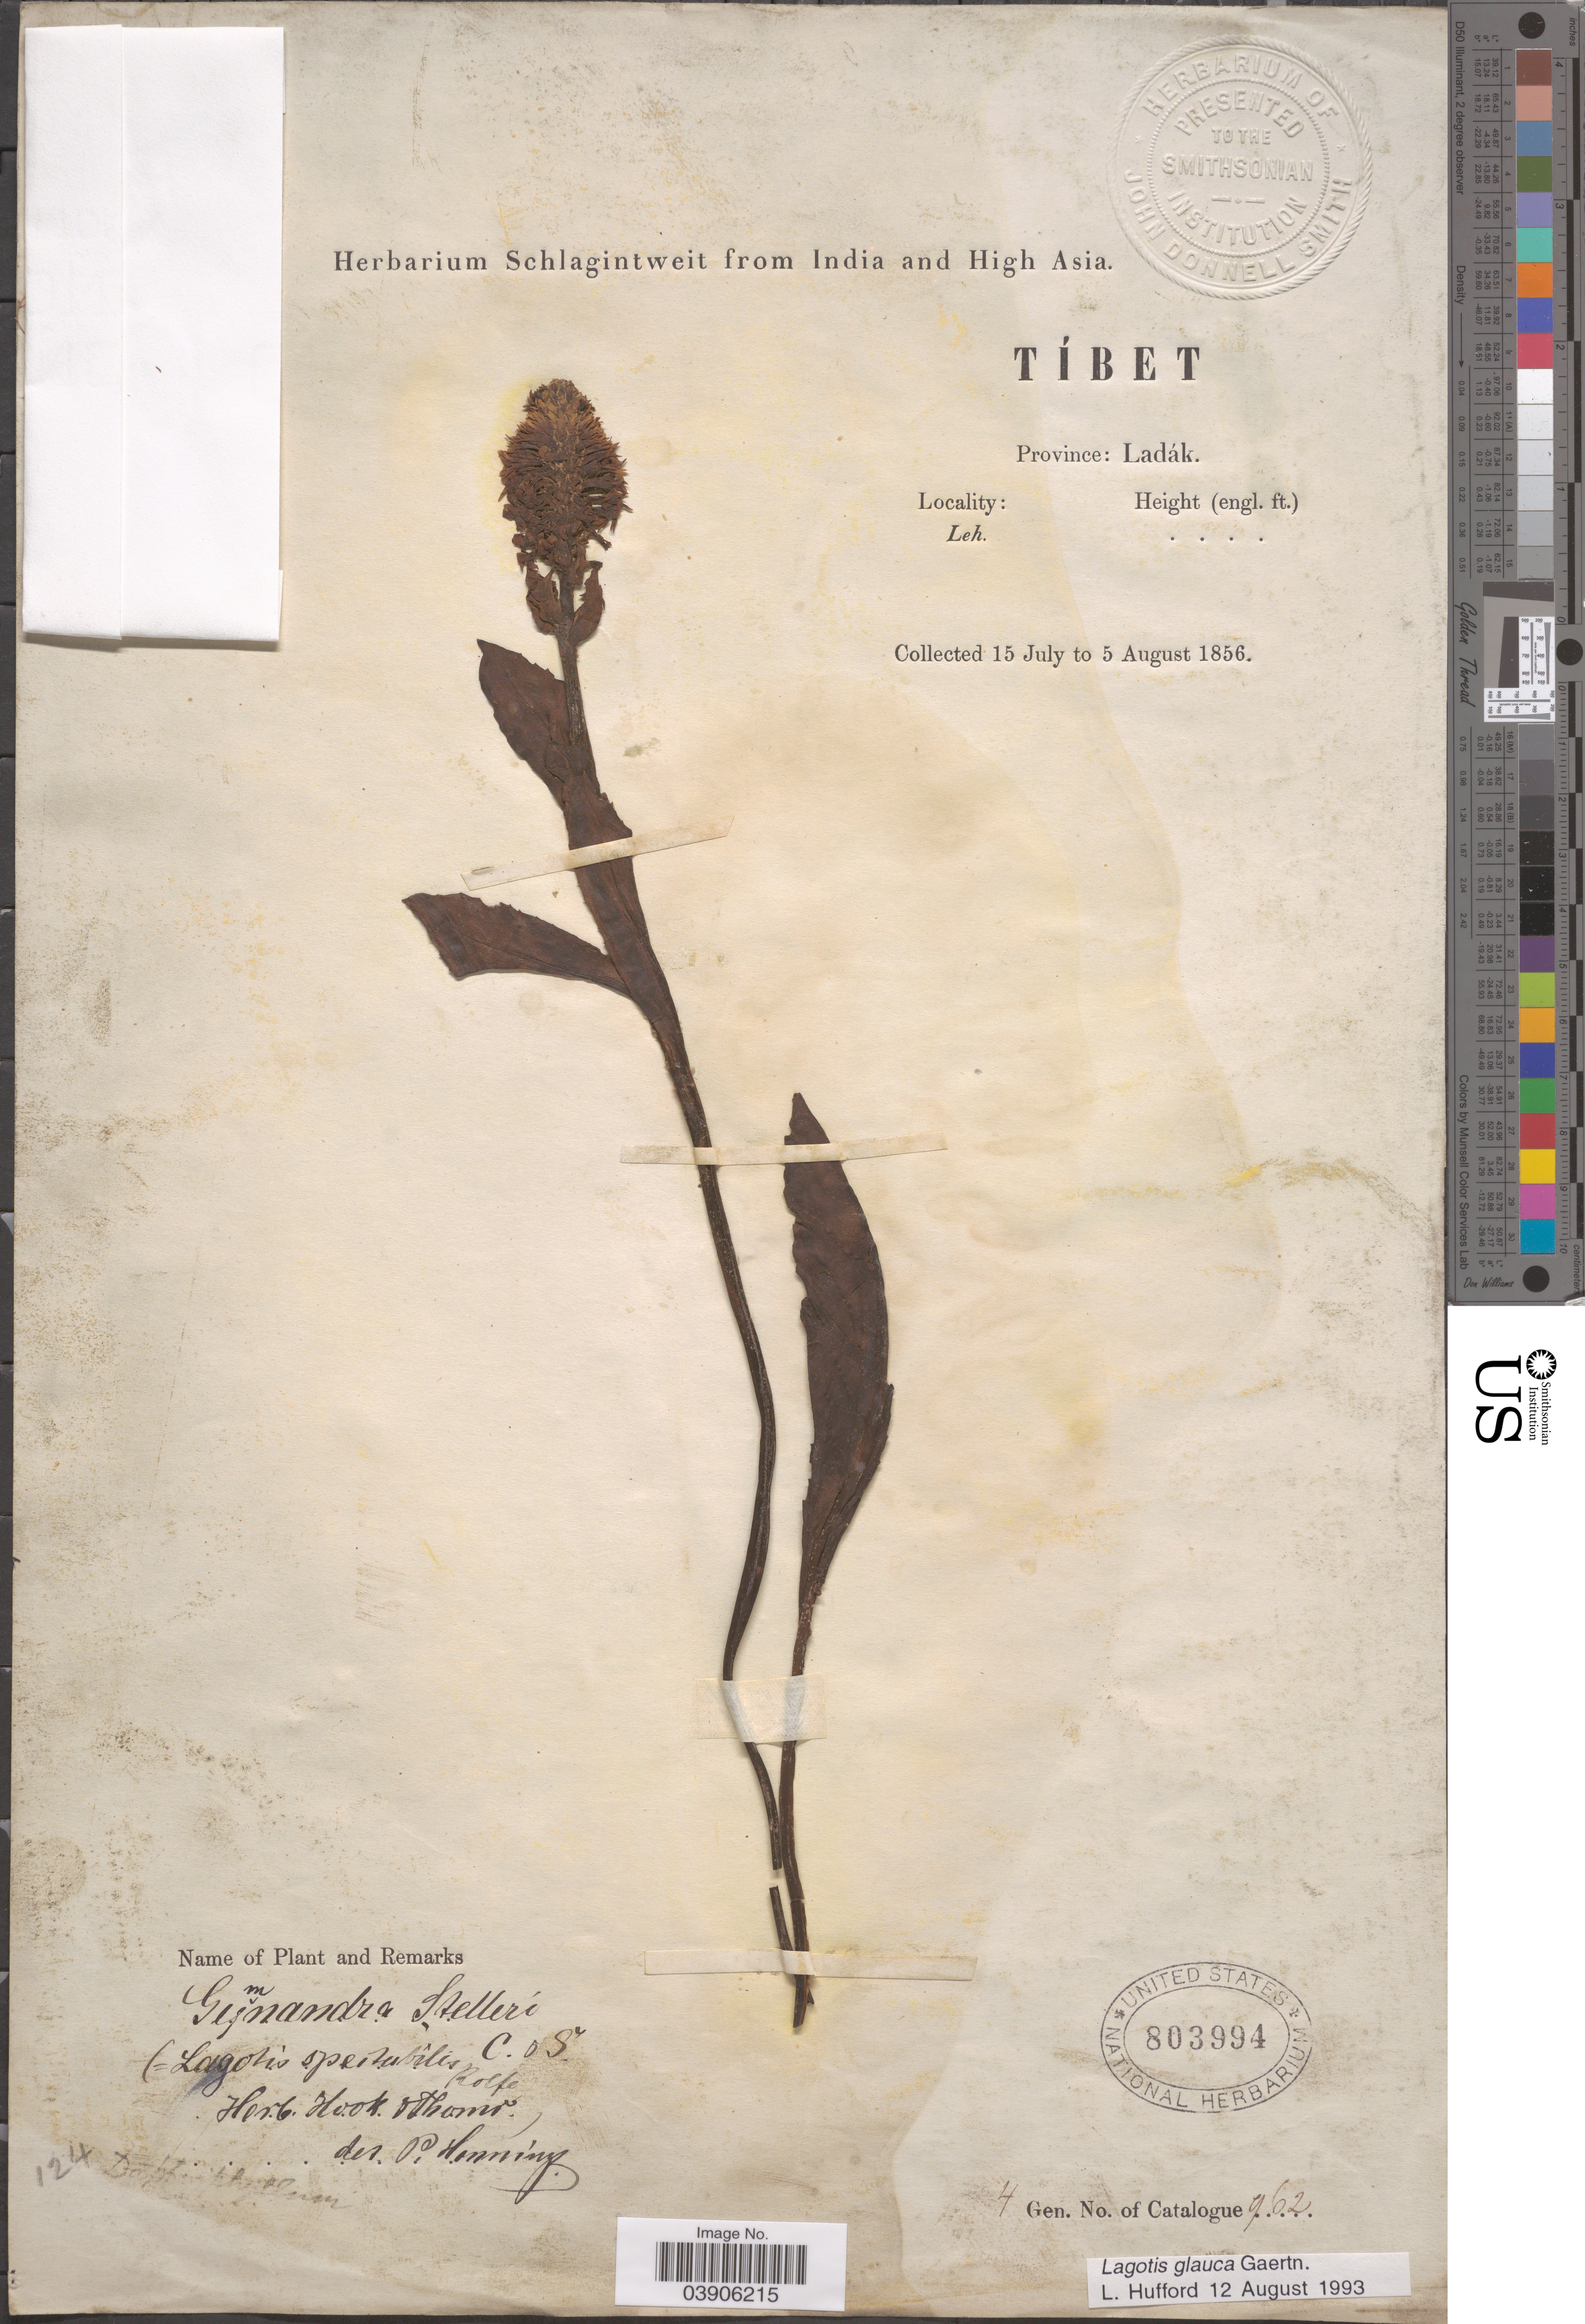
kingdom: Plantae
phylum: Tracheophyta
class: Magnoliopsida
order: Lamiales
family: Plantaginaceae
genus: Lagotis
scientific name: Lagotis glauca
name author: Gaertn.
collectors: ex herb. Schlagintweit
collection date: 1856-07-15/1856-08-05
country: India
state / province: Ladakh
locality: Tíbet. Province: Ladak.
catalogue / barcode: US 803994